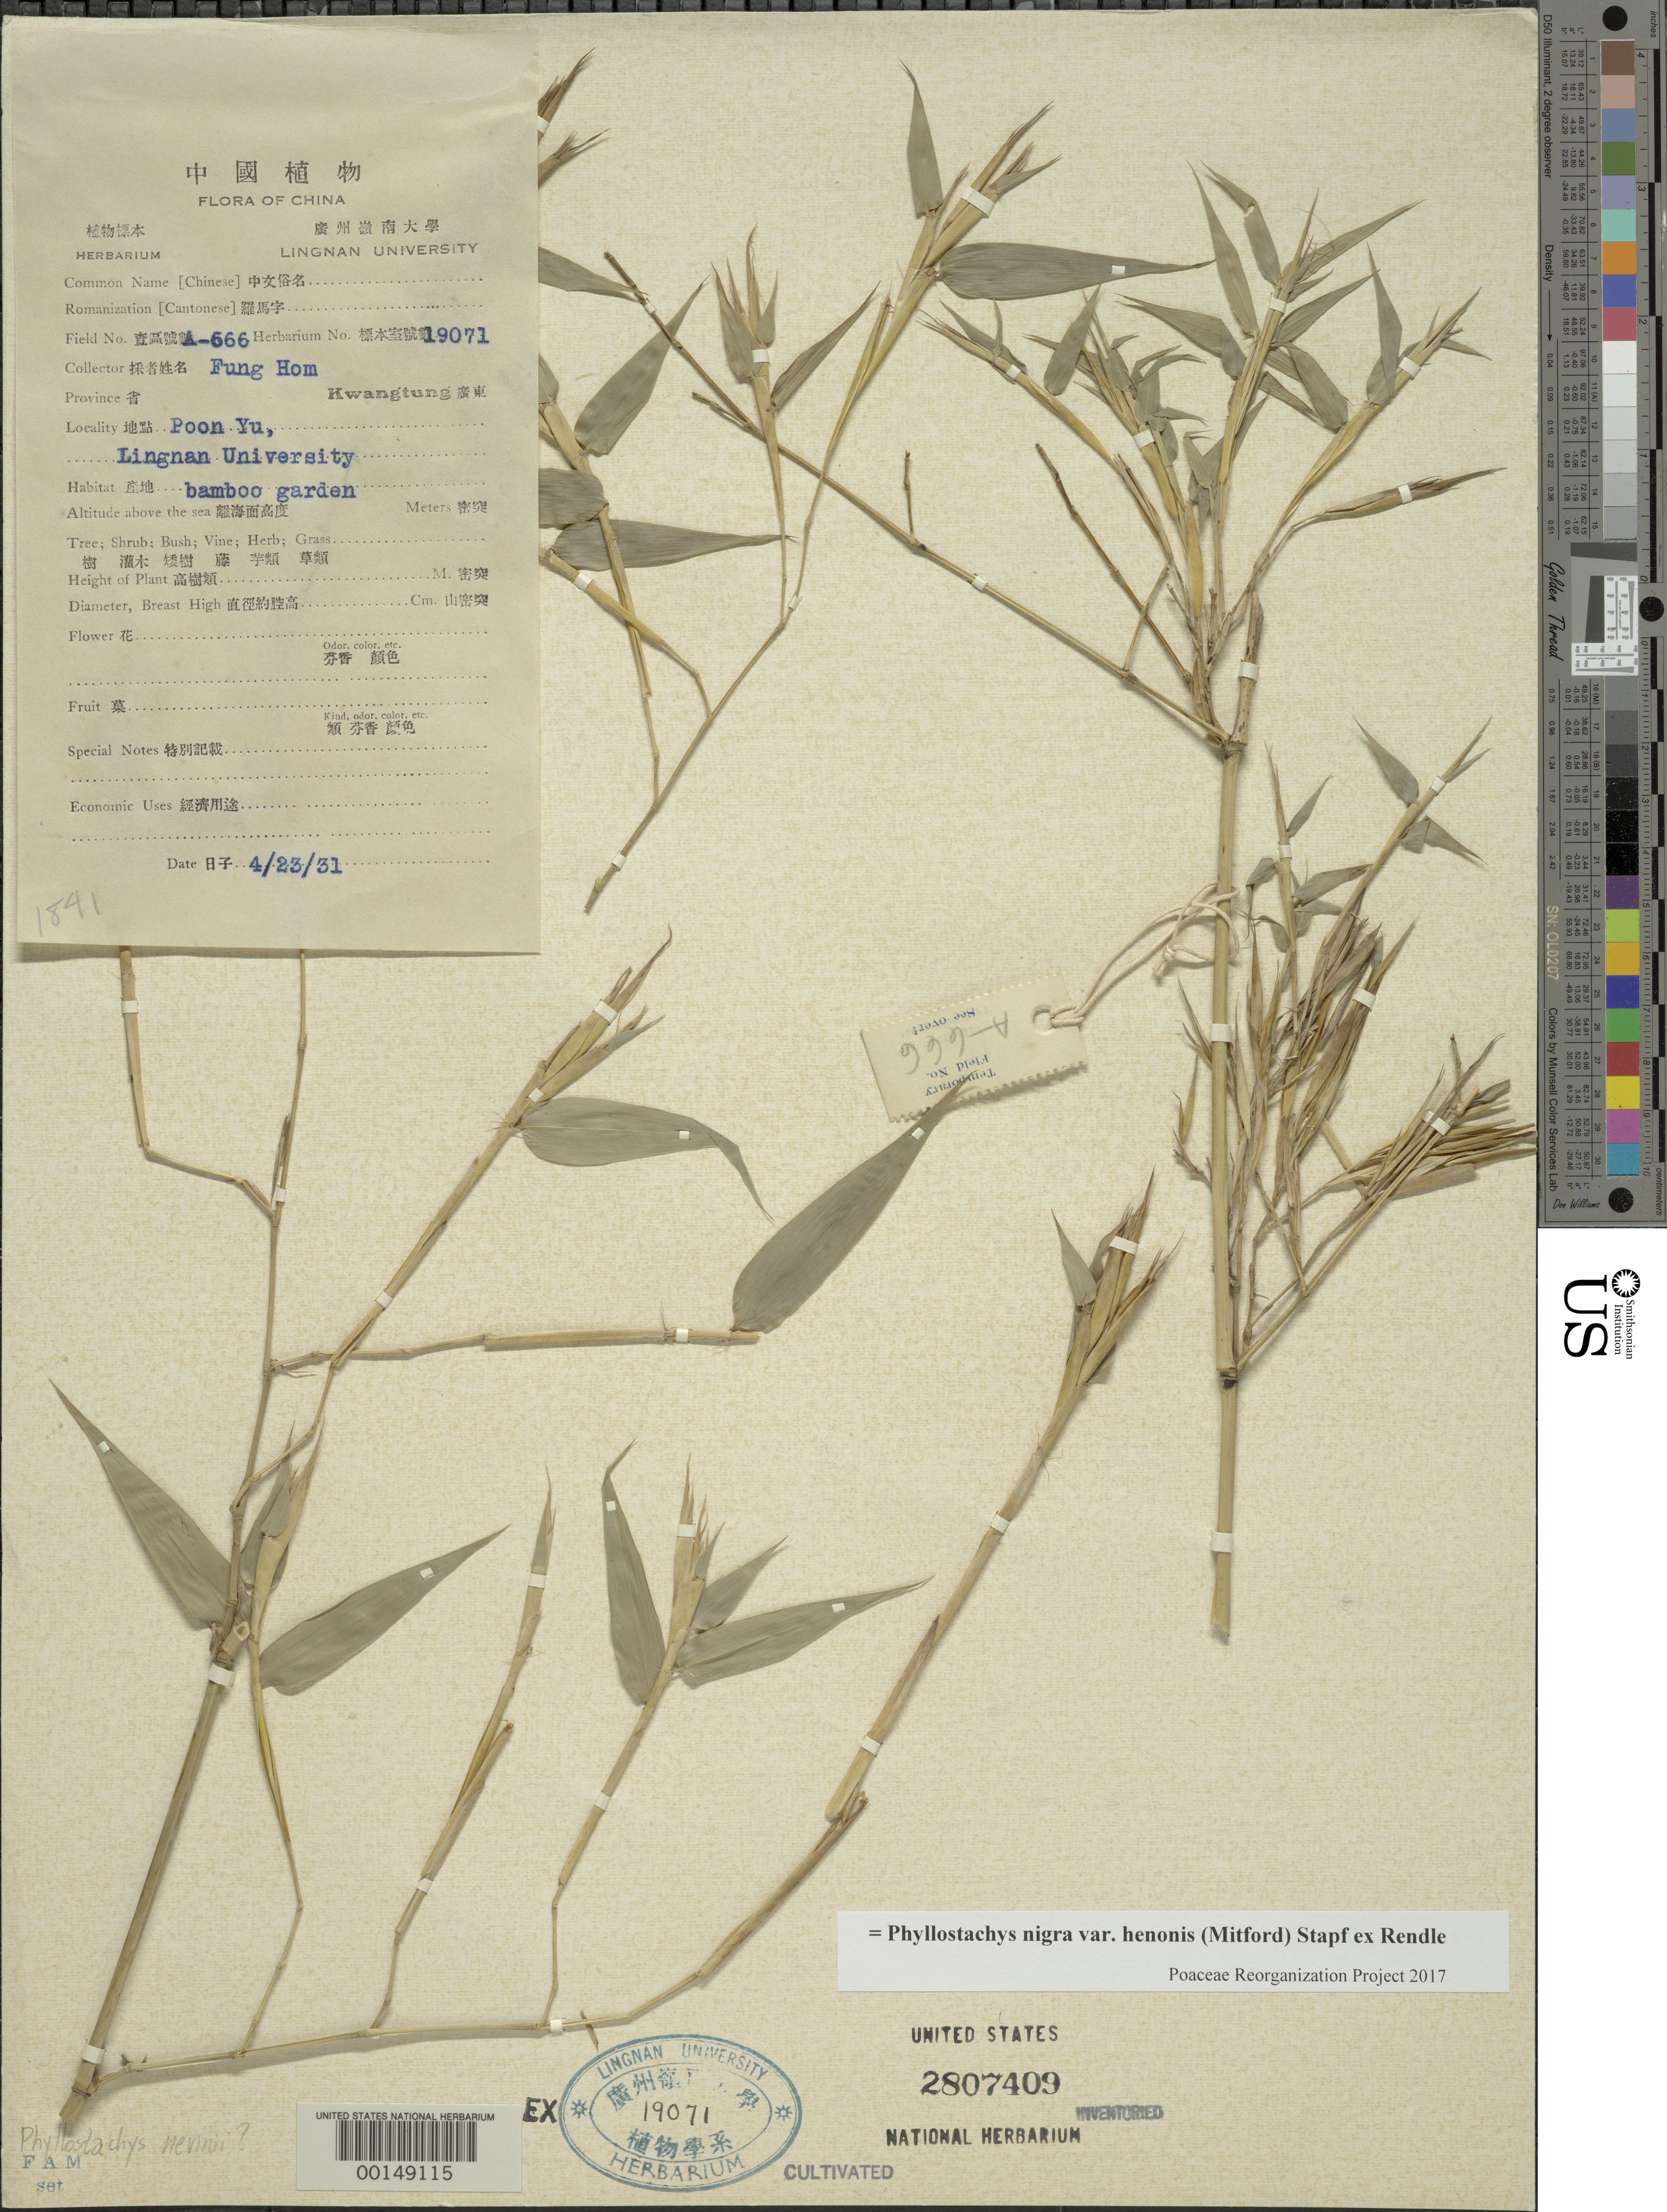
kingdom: Plantae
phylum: Tracheophyta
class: Liliopsida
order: Poales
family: Poaceae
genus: Phyllostachys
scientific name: Phyllostachys nigra var. henonis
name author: (Mitford) Stapf ex Rendle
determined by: Poaceae Reorganization Project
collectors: H. L. Fung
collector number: A-666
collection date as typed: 23 Apr 1931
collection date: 1931-04-23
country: China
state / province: Guangdong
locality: Poon yu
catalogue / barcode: US 2807409